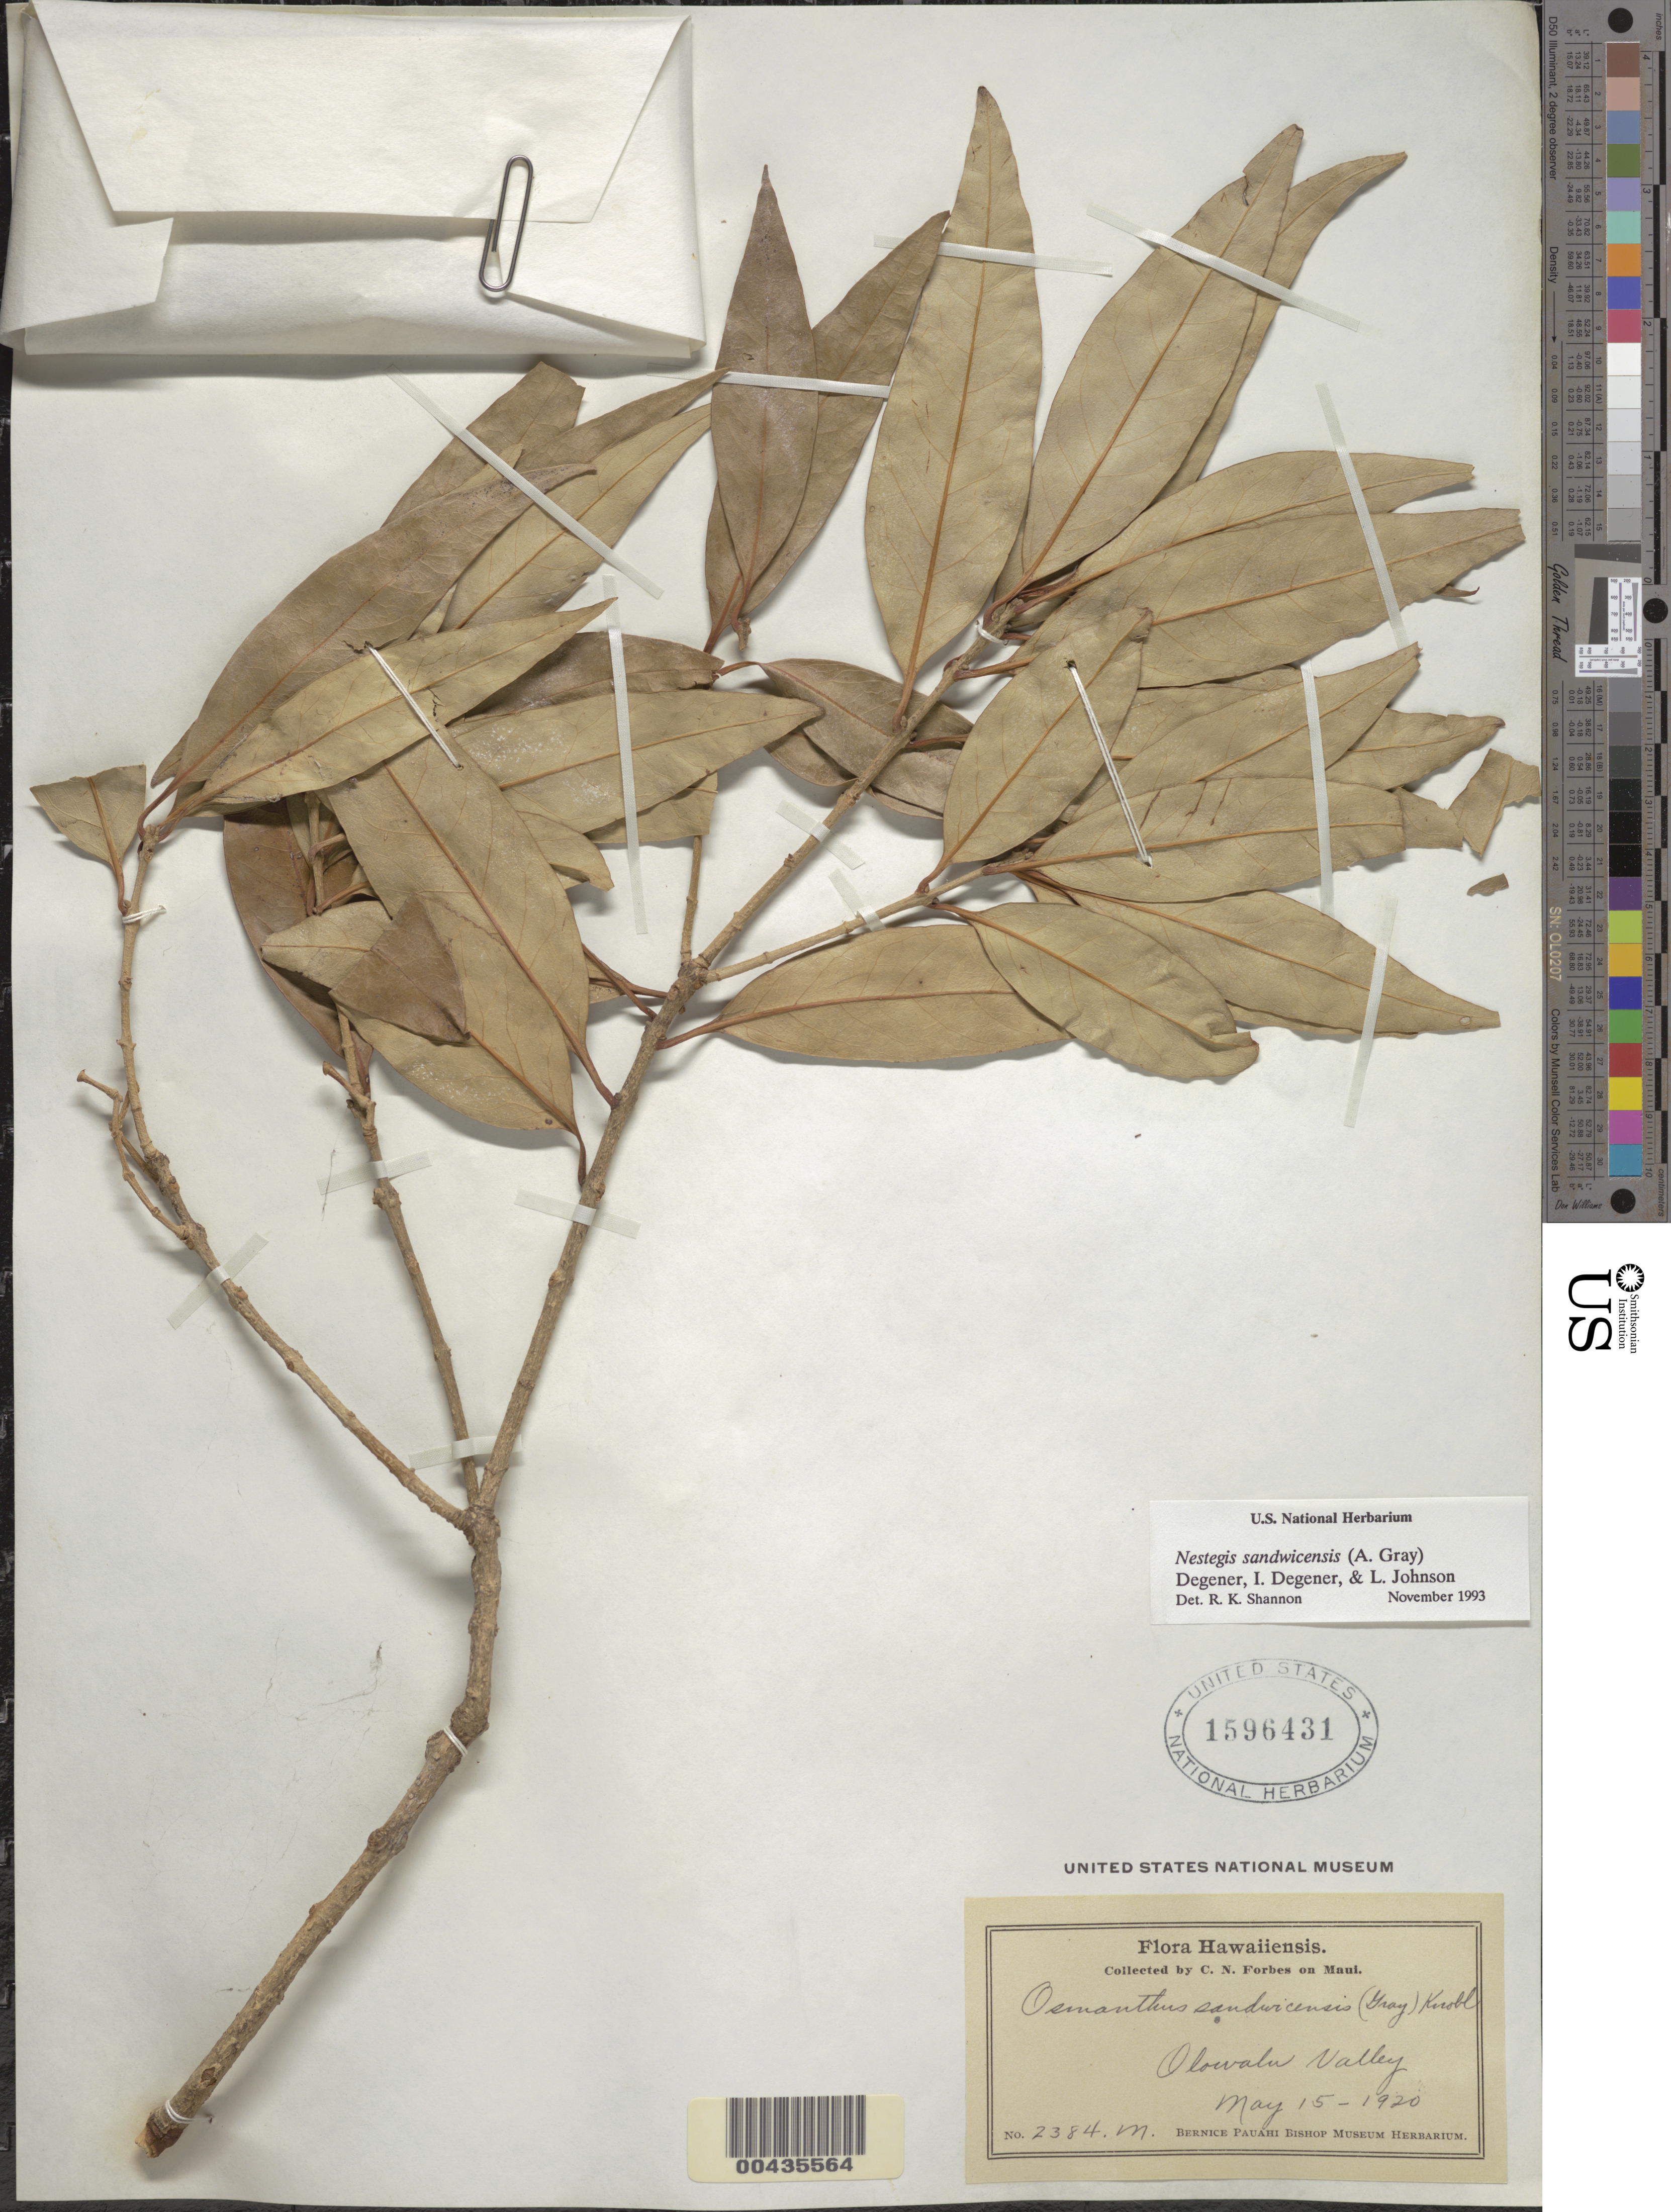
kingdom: Plantae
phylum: Tracheophyta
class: Magnoliopsida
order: Lamiales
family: Oleaceae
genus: Notelaea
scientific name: Notelaea sandwicensis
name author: (A. Gray) Hong-Wa & Besnard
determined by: Wagner, W. L., (BOT), Smithsonian Institution - National Museum of Natural History (UNITED STATES)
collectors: C. N. Forbes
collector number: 2384.M.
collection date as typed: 15 May 1920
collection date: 1920-05-15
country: United States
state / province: Hawaii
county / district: Maui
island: Maui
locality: Olowalu Valley, Maui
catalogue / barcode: US 1596431